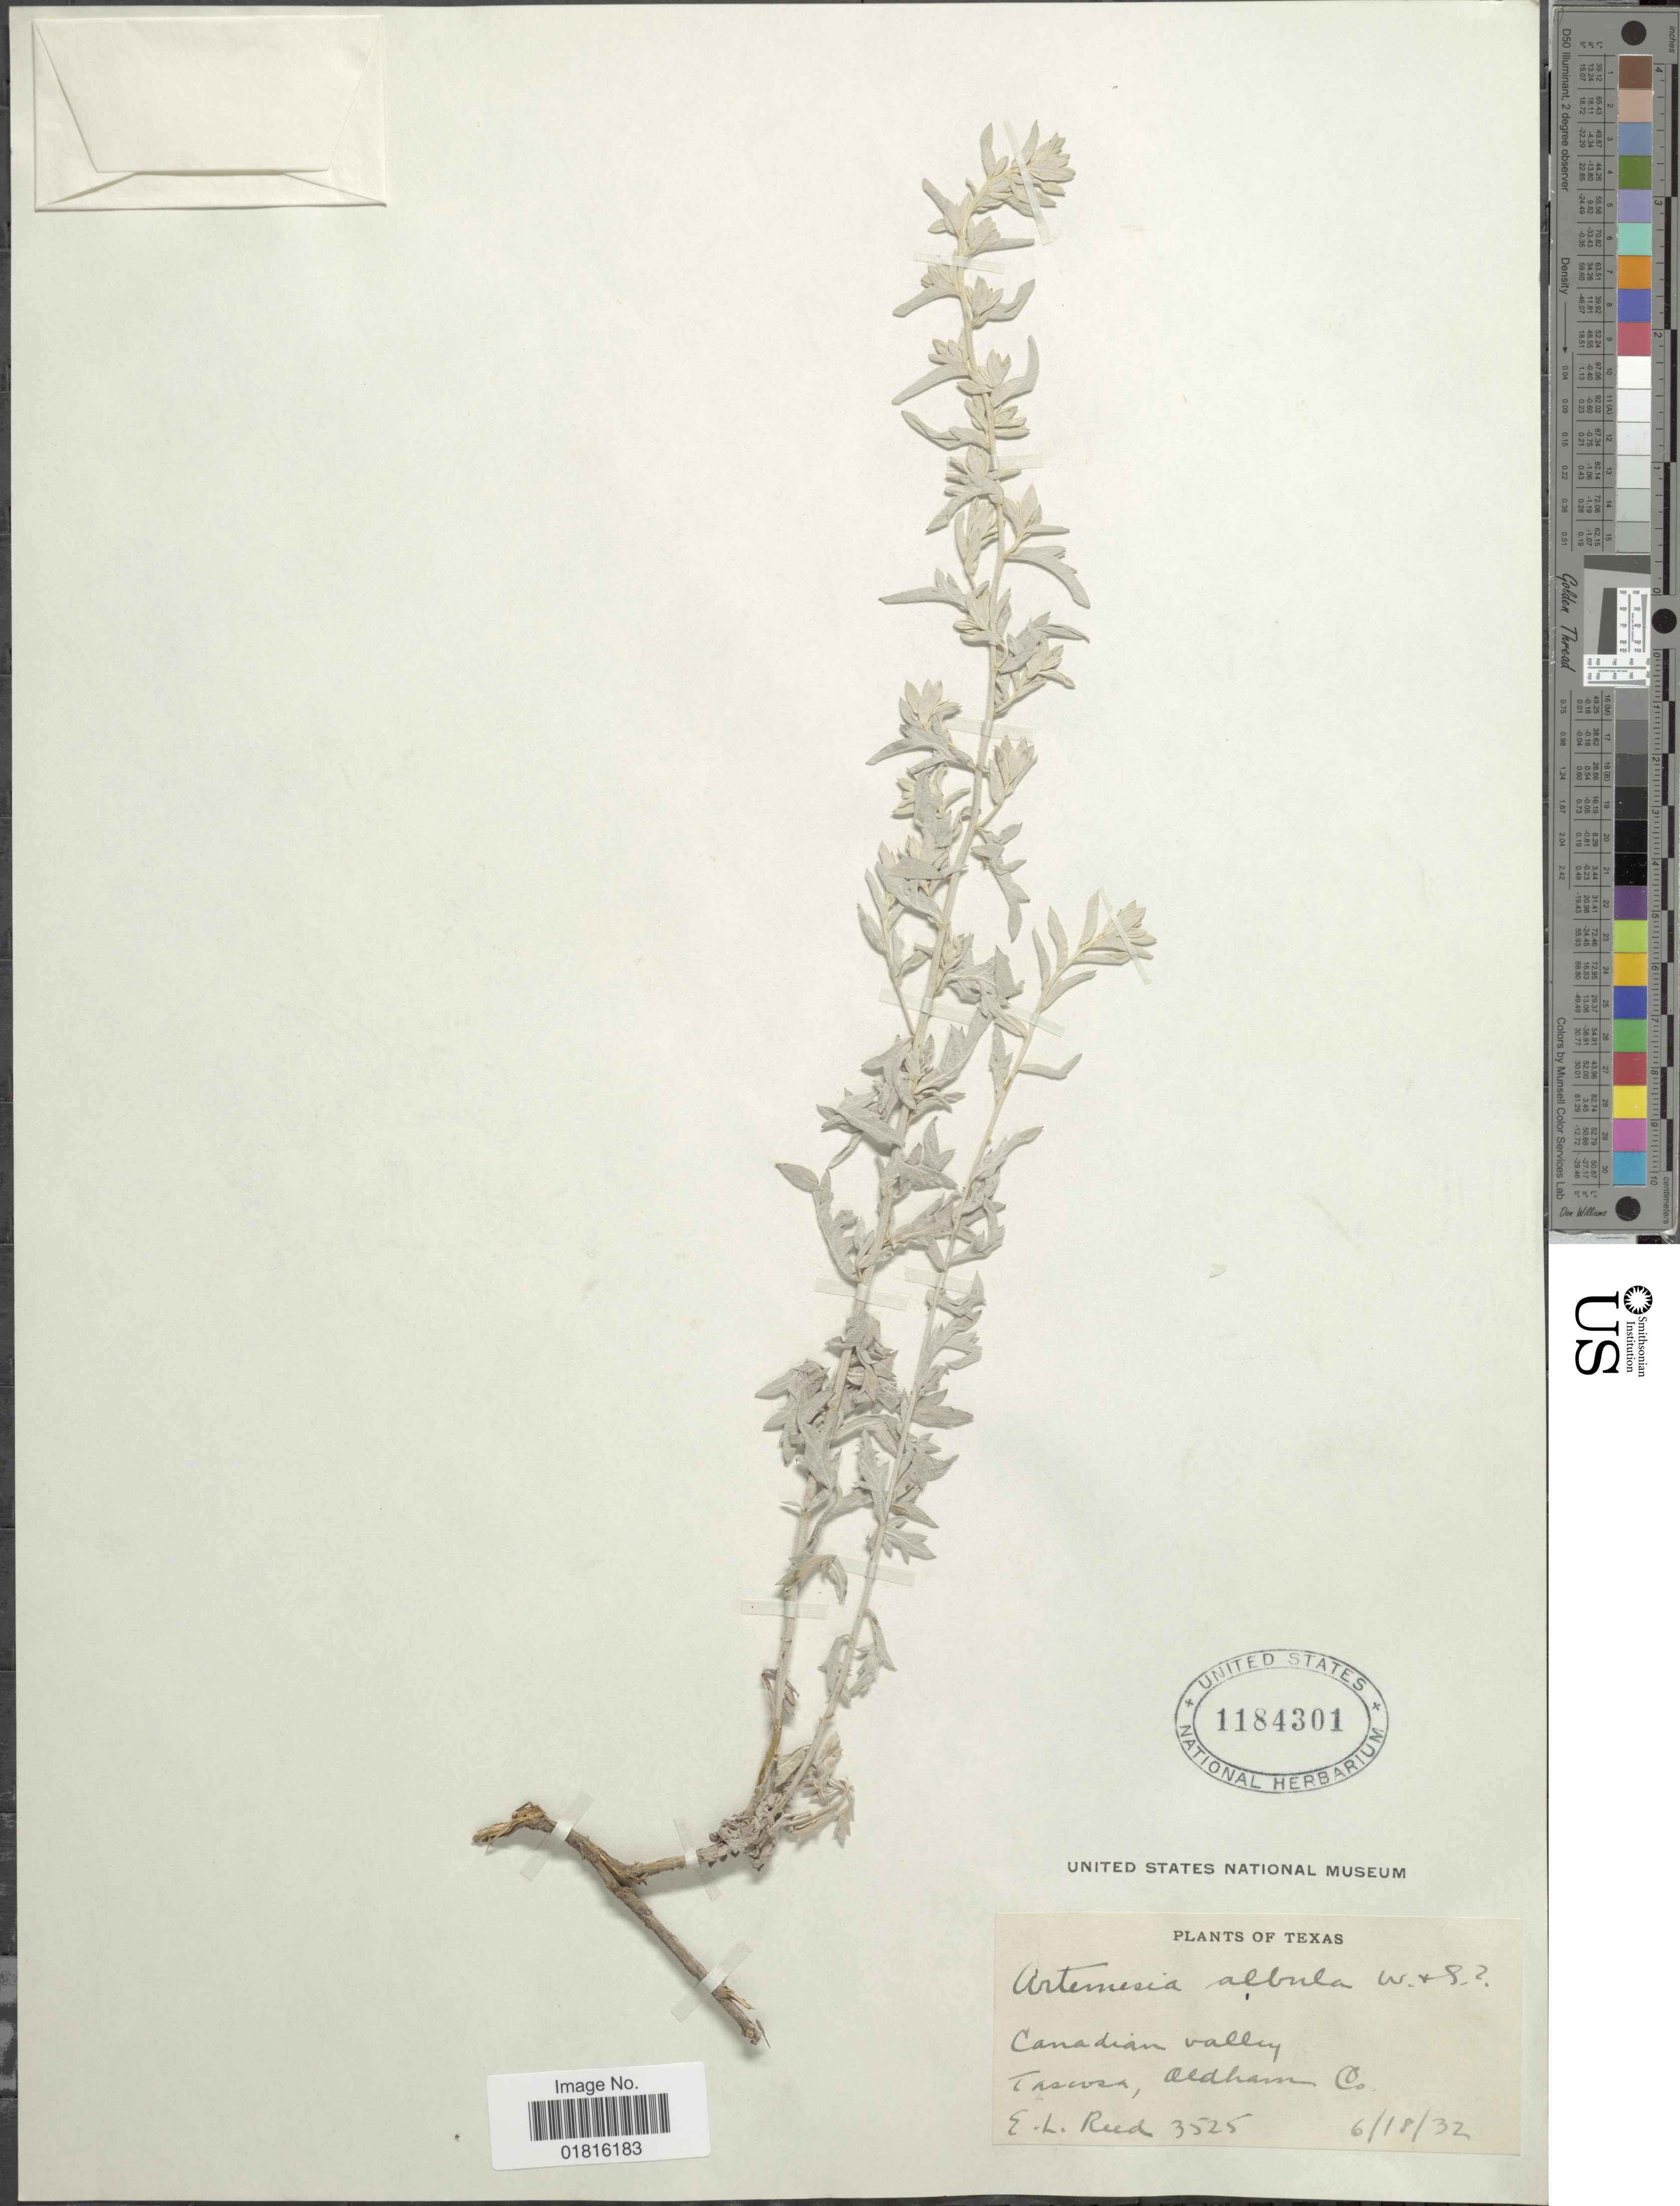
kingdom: Plantae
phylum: Tracheophyta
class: Magnoliopsida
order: Asterales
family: Asteraceae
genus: Artemisia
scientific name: Artemisia ludoviciana subsp. albula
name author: (Wooton) D.D. Keck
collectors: E. Reed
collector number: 3525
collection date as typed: Transcribed d/m/y: 18/6/32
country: United States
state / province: Texas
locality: Canadian valley, Tascosa, Oldham Co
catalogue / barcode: US 1184301